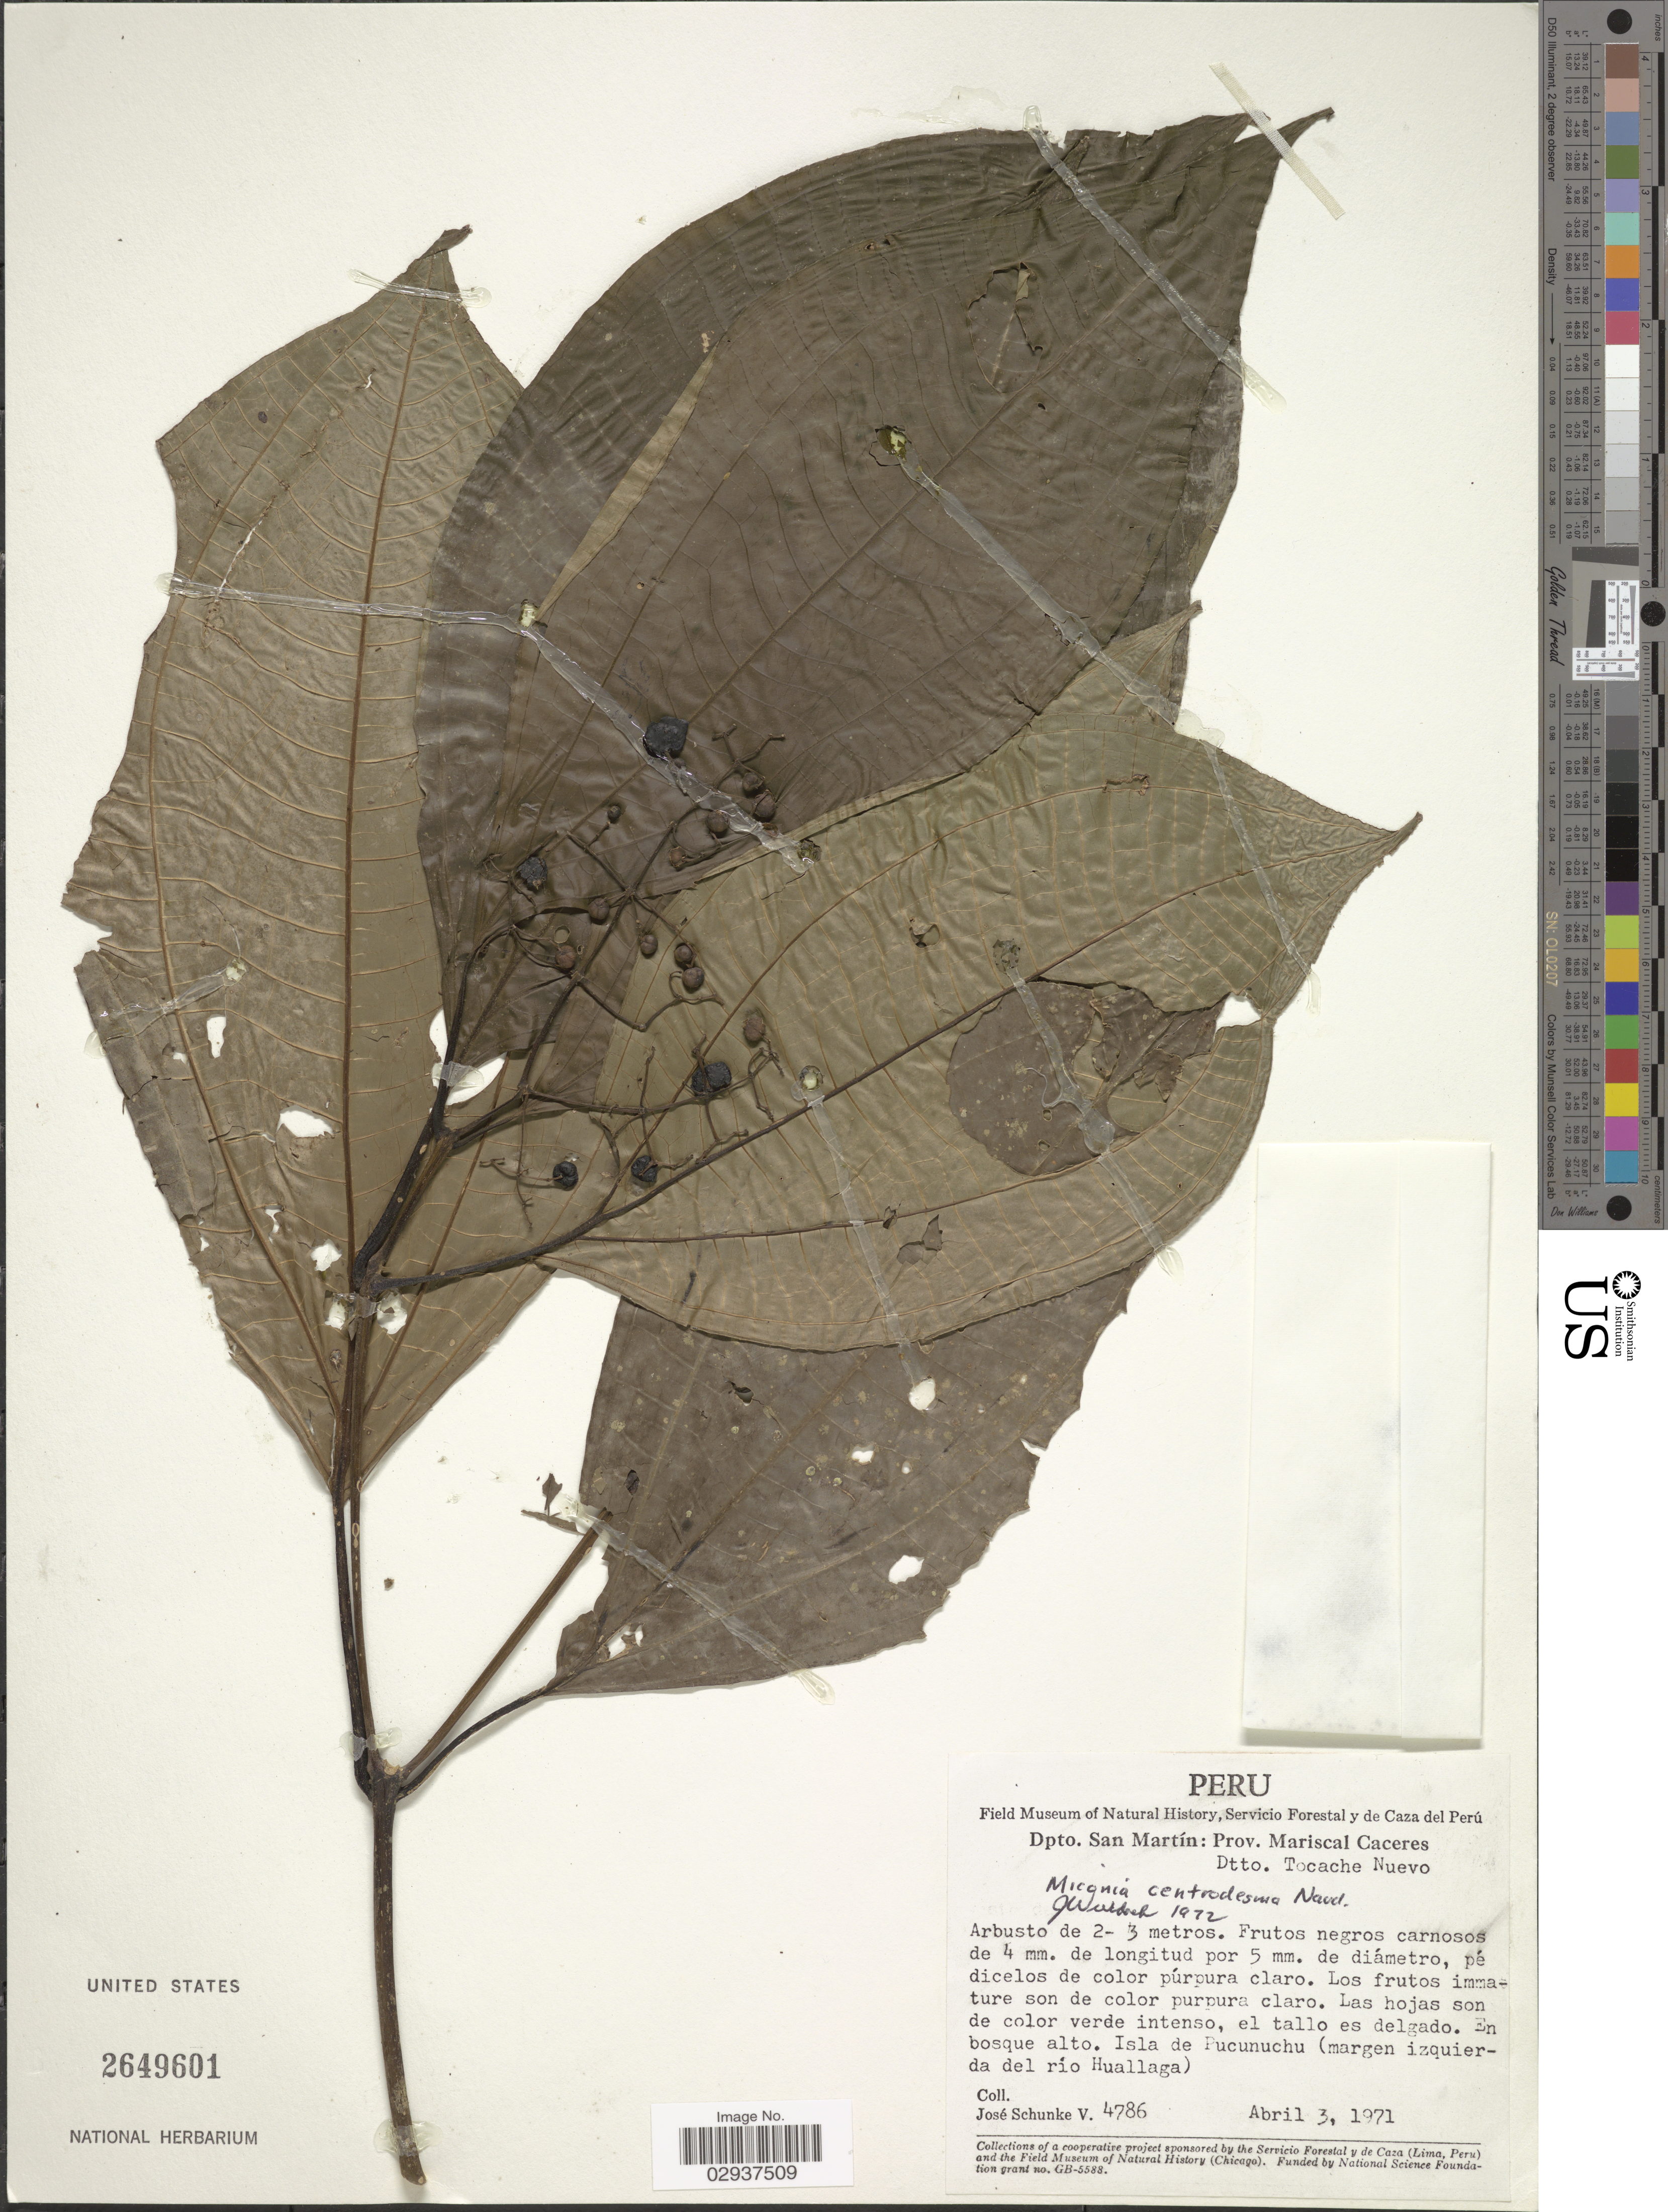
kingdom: Plantae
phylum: Tracheophyta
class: Magnoliopsida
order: Myrtales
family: Melastomataceae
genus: Miconia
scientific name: Miconia centrodesma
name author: Naudin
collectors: J. Schunke Vigo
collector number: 4786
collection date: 1971-04-03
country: Peru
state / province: San Martín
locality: Dpto. San Martín: Prov. Mariscal Caceres, Dtto. Tocache Nuevo. Isla de Pucunuchu (margen izquierda del río Huallaga).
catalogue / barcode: US 2649601